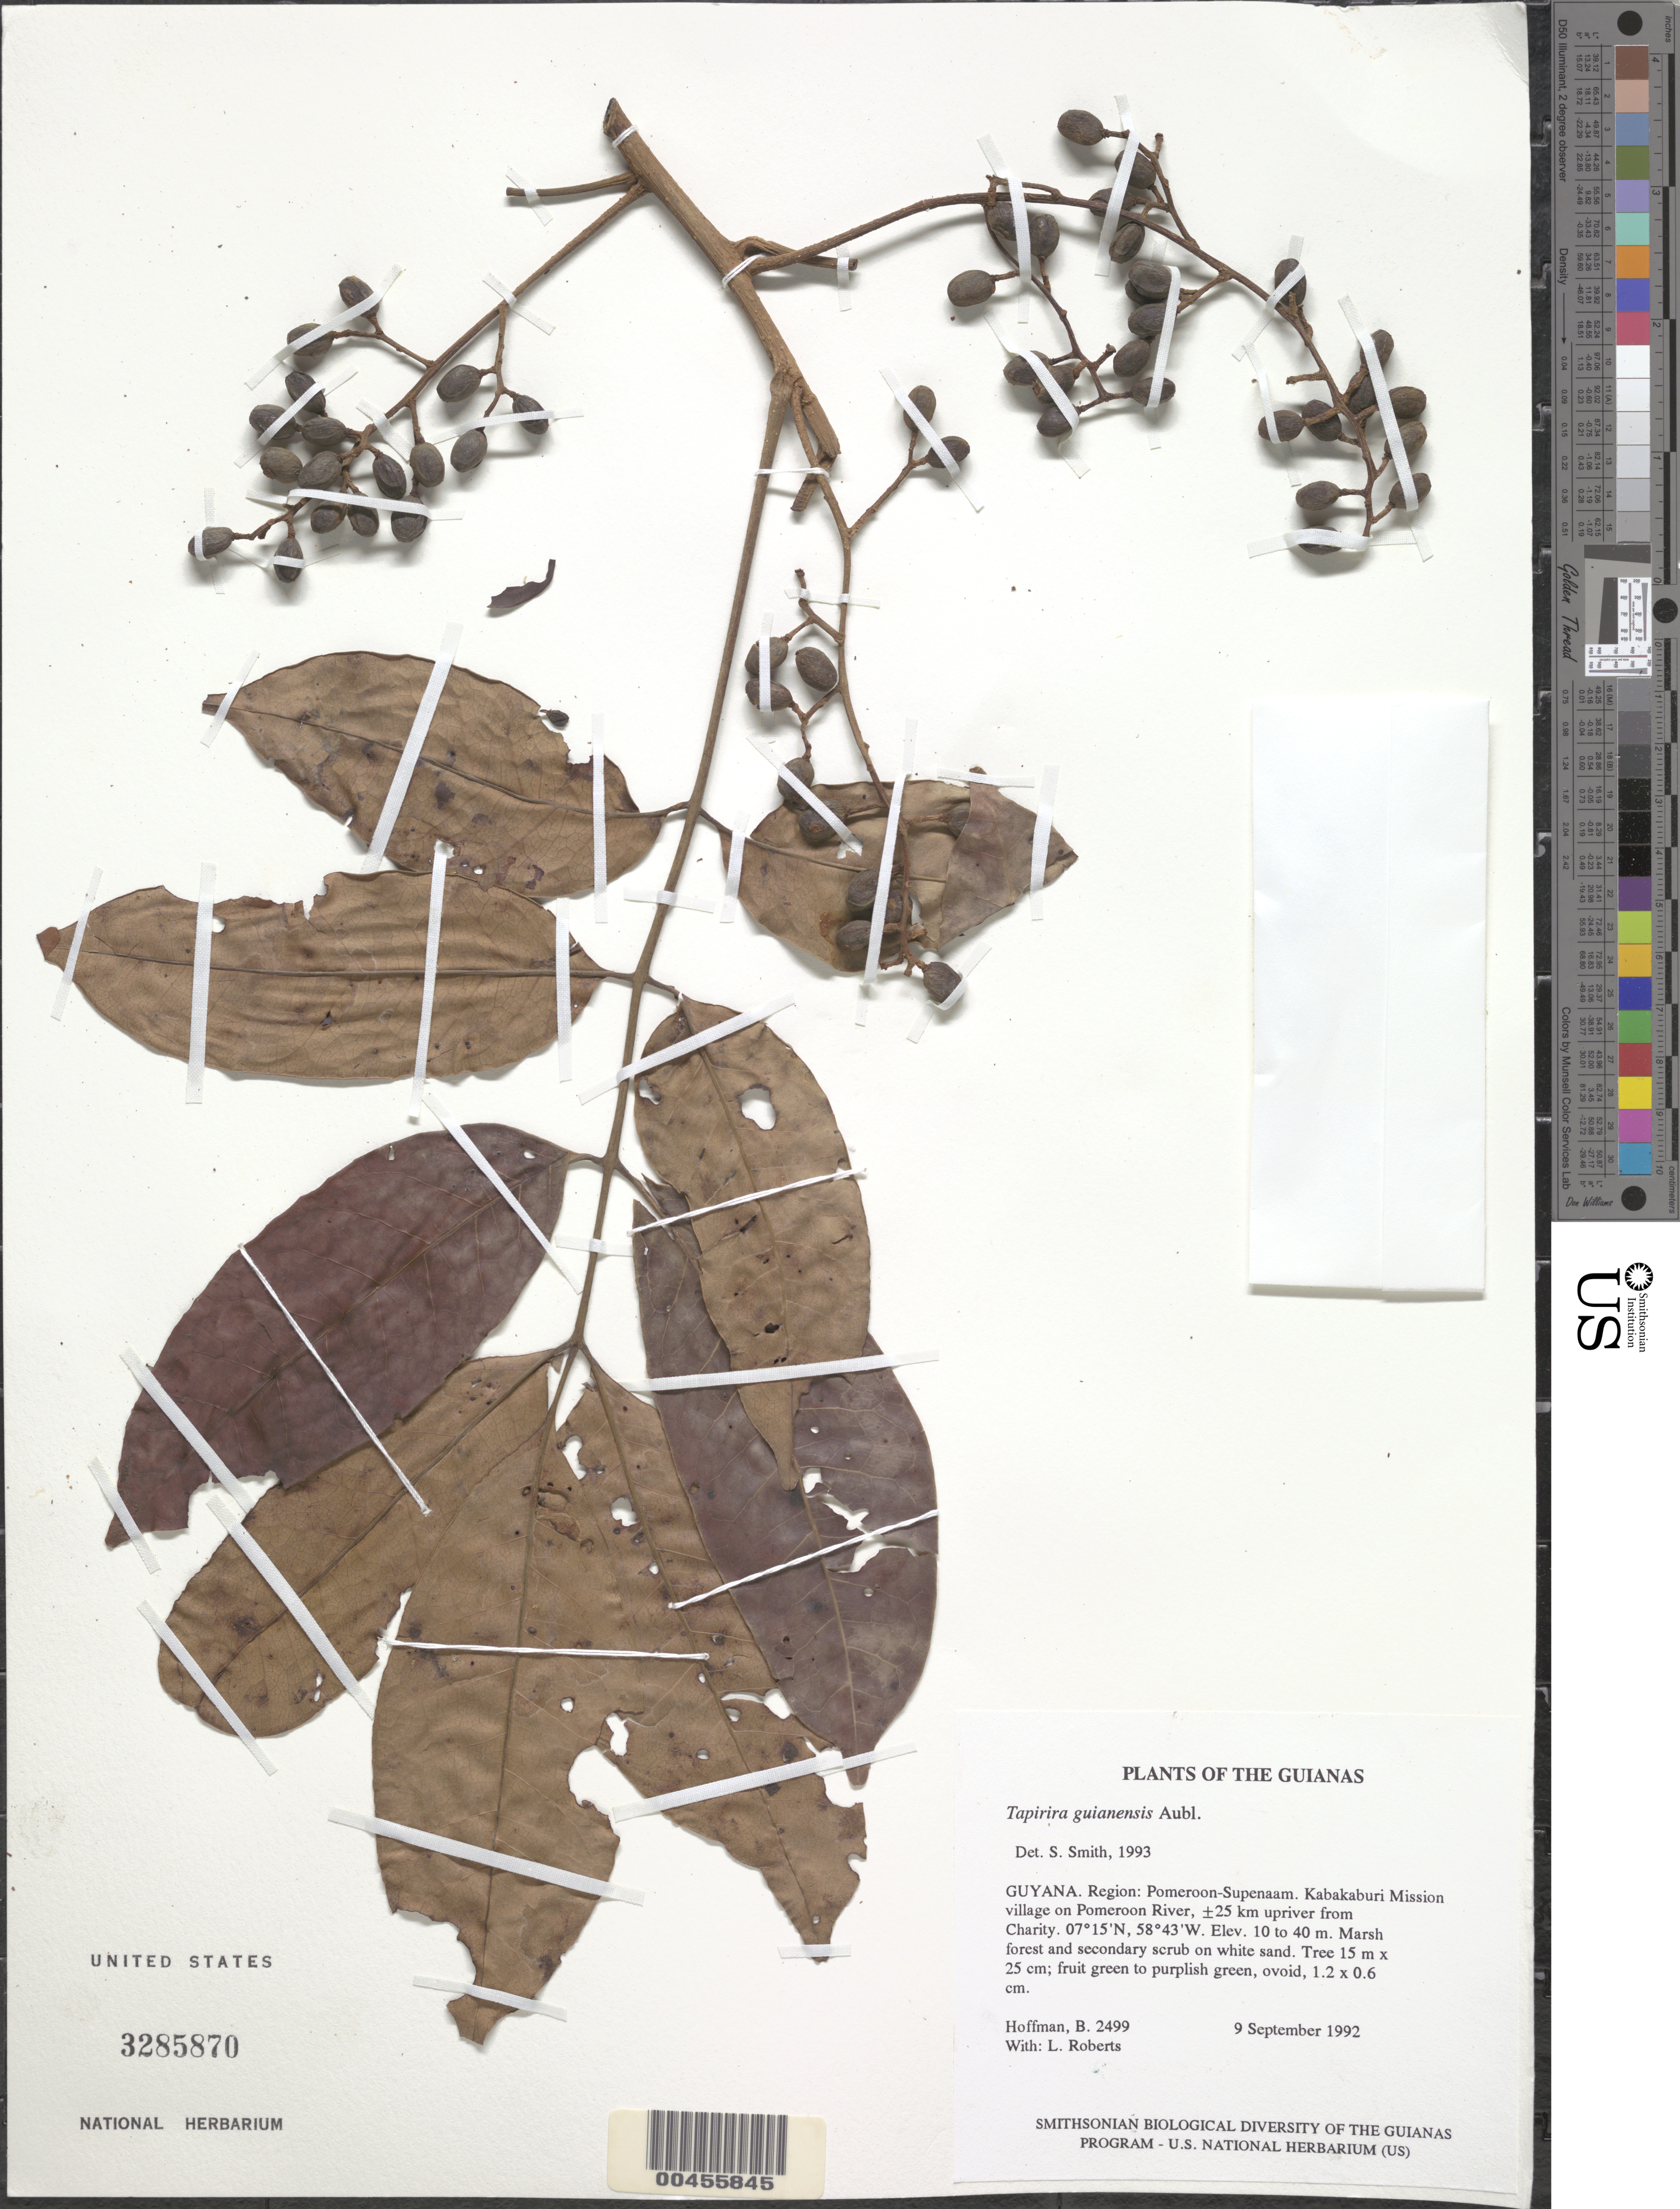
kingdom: Plantae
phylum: Tracheophyta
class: Magnoliopsida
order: Sapindales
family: Anacardiaceae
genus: Tapirira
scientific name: Tapirira guianensis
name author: Aubl.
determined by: Smith, Stephen F., (US), NMNH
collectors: B. Hoffman & L. Roberts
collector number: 2499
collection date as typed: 9 September 1992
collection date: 1992-09-09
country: Guyana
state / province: Pomeroon-Supenaam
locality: Kabakaburi Mission village, on Pomeroon River, ±25 km upriver from Charity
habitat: Marsh forest and secondary scrub on white sand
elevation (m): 10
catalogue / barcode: US 3285870